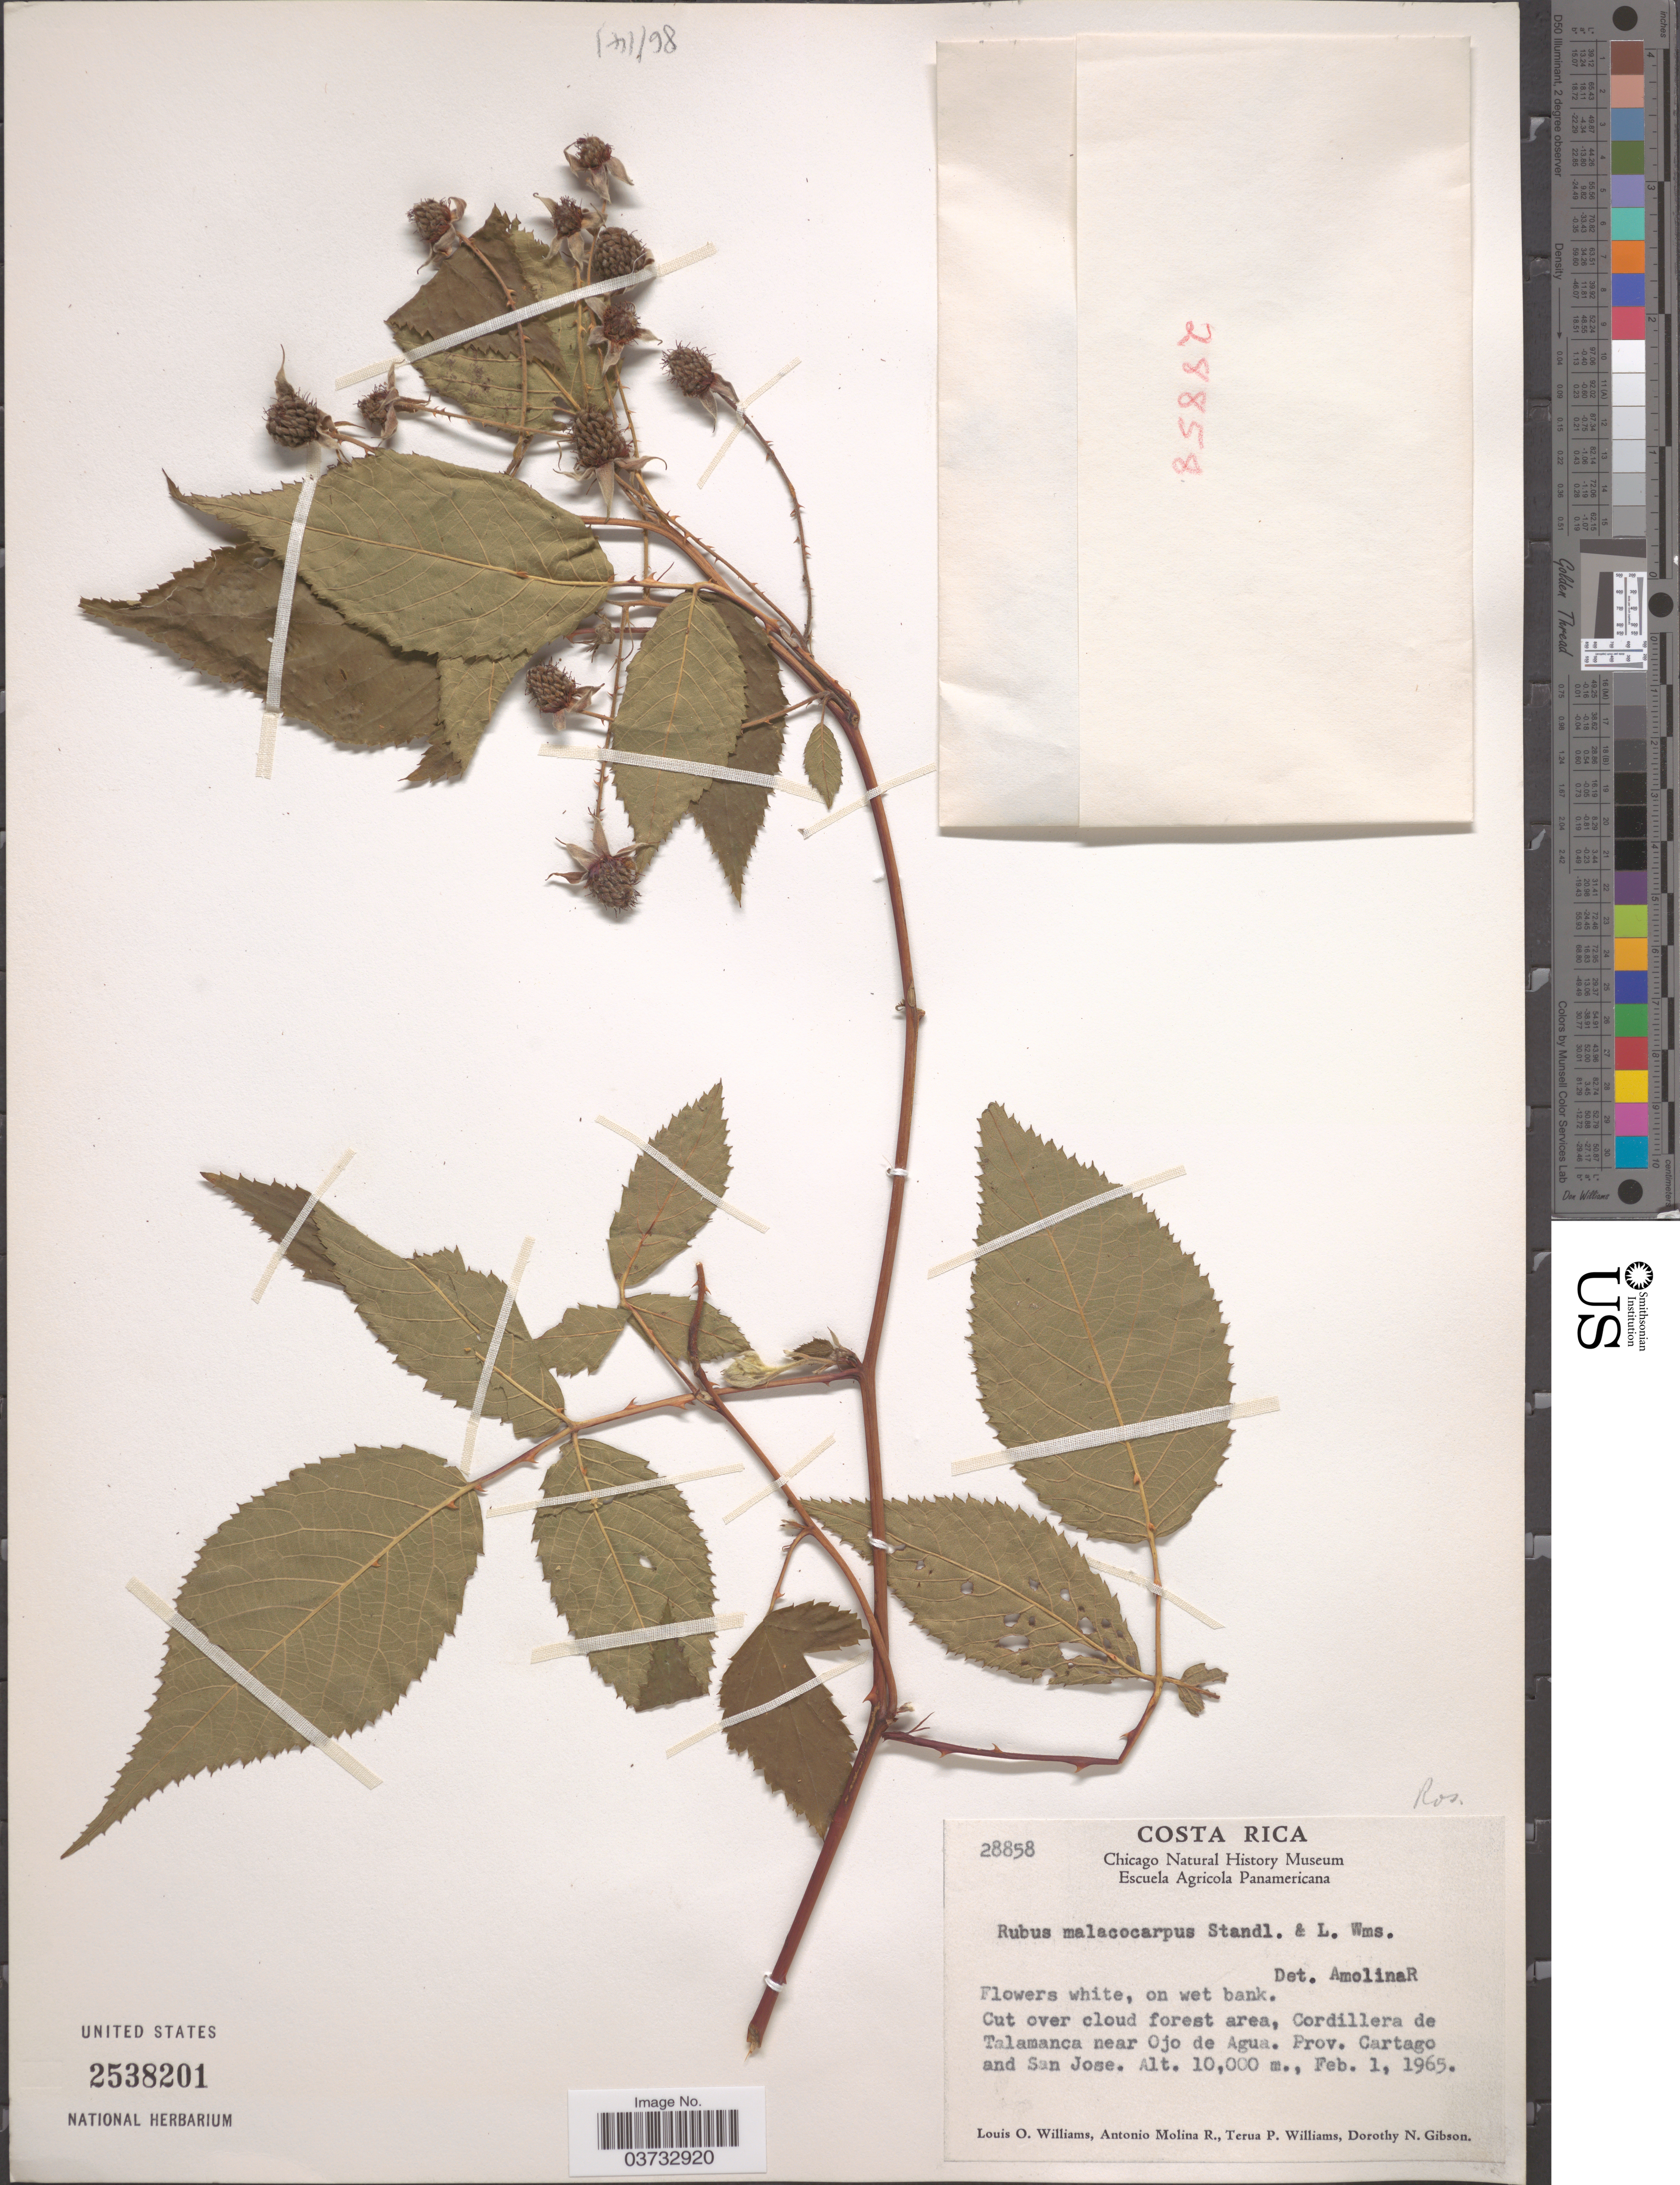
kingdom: Plantae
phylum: Tracheophyta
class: Magnoliopsida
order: Rosales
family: Rosaceae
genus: Rubus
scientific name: Rubus malacocarpus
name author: Standl. & L.O. Williams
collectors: L. O. Williams, A. Molina R., T. Williams & D. N. Gibson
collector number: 28858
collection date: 1965-02-01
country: Costa Rica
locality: Cordillera de Talamanca near Ojo de Agua. Prov. Cartago and San Jose.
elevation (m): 10000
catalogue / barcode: US 2538201